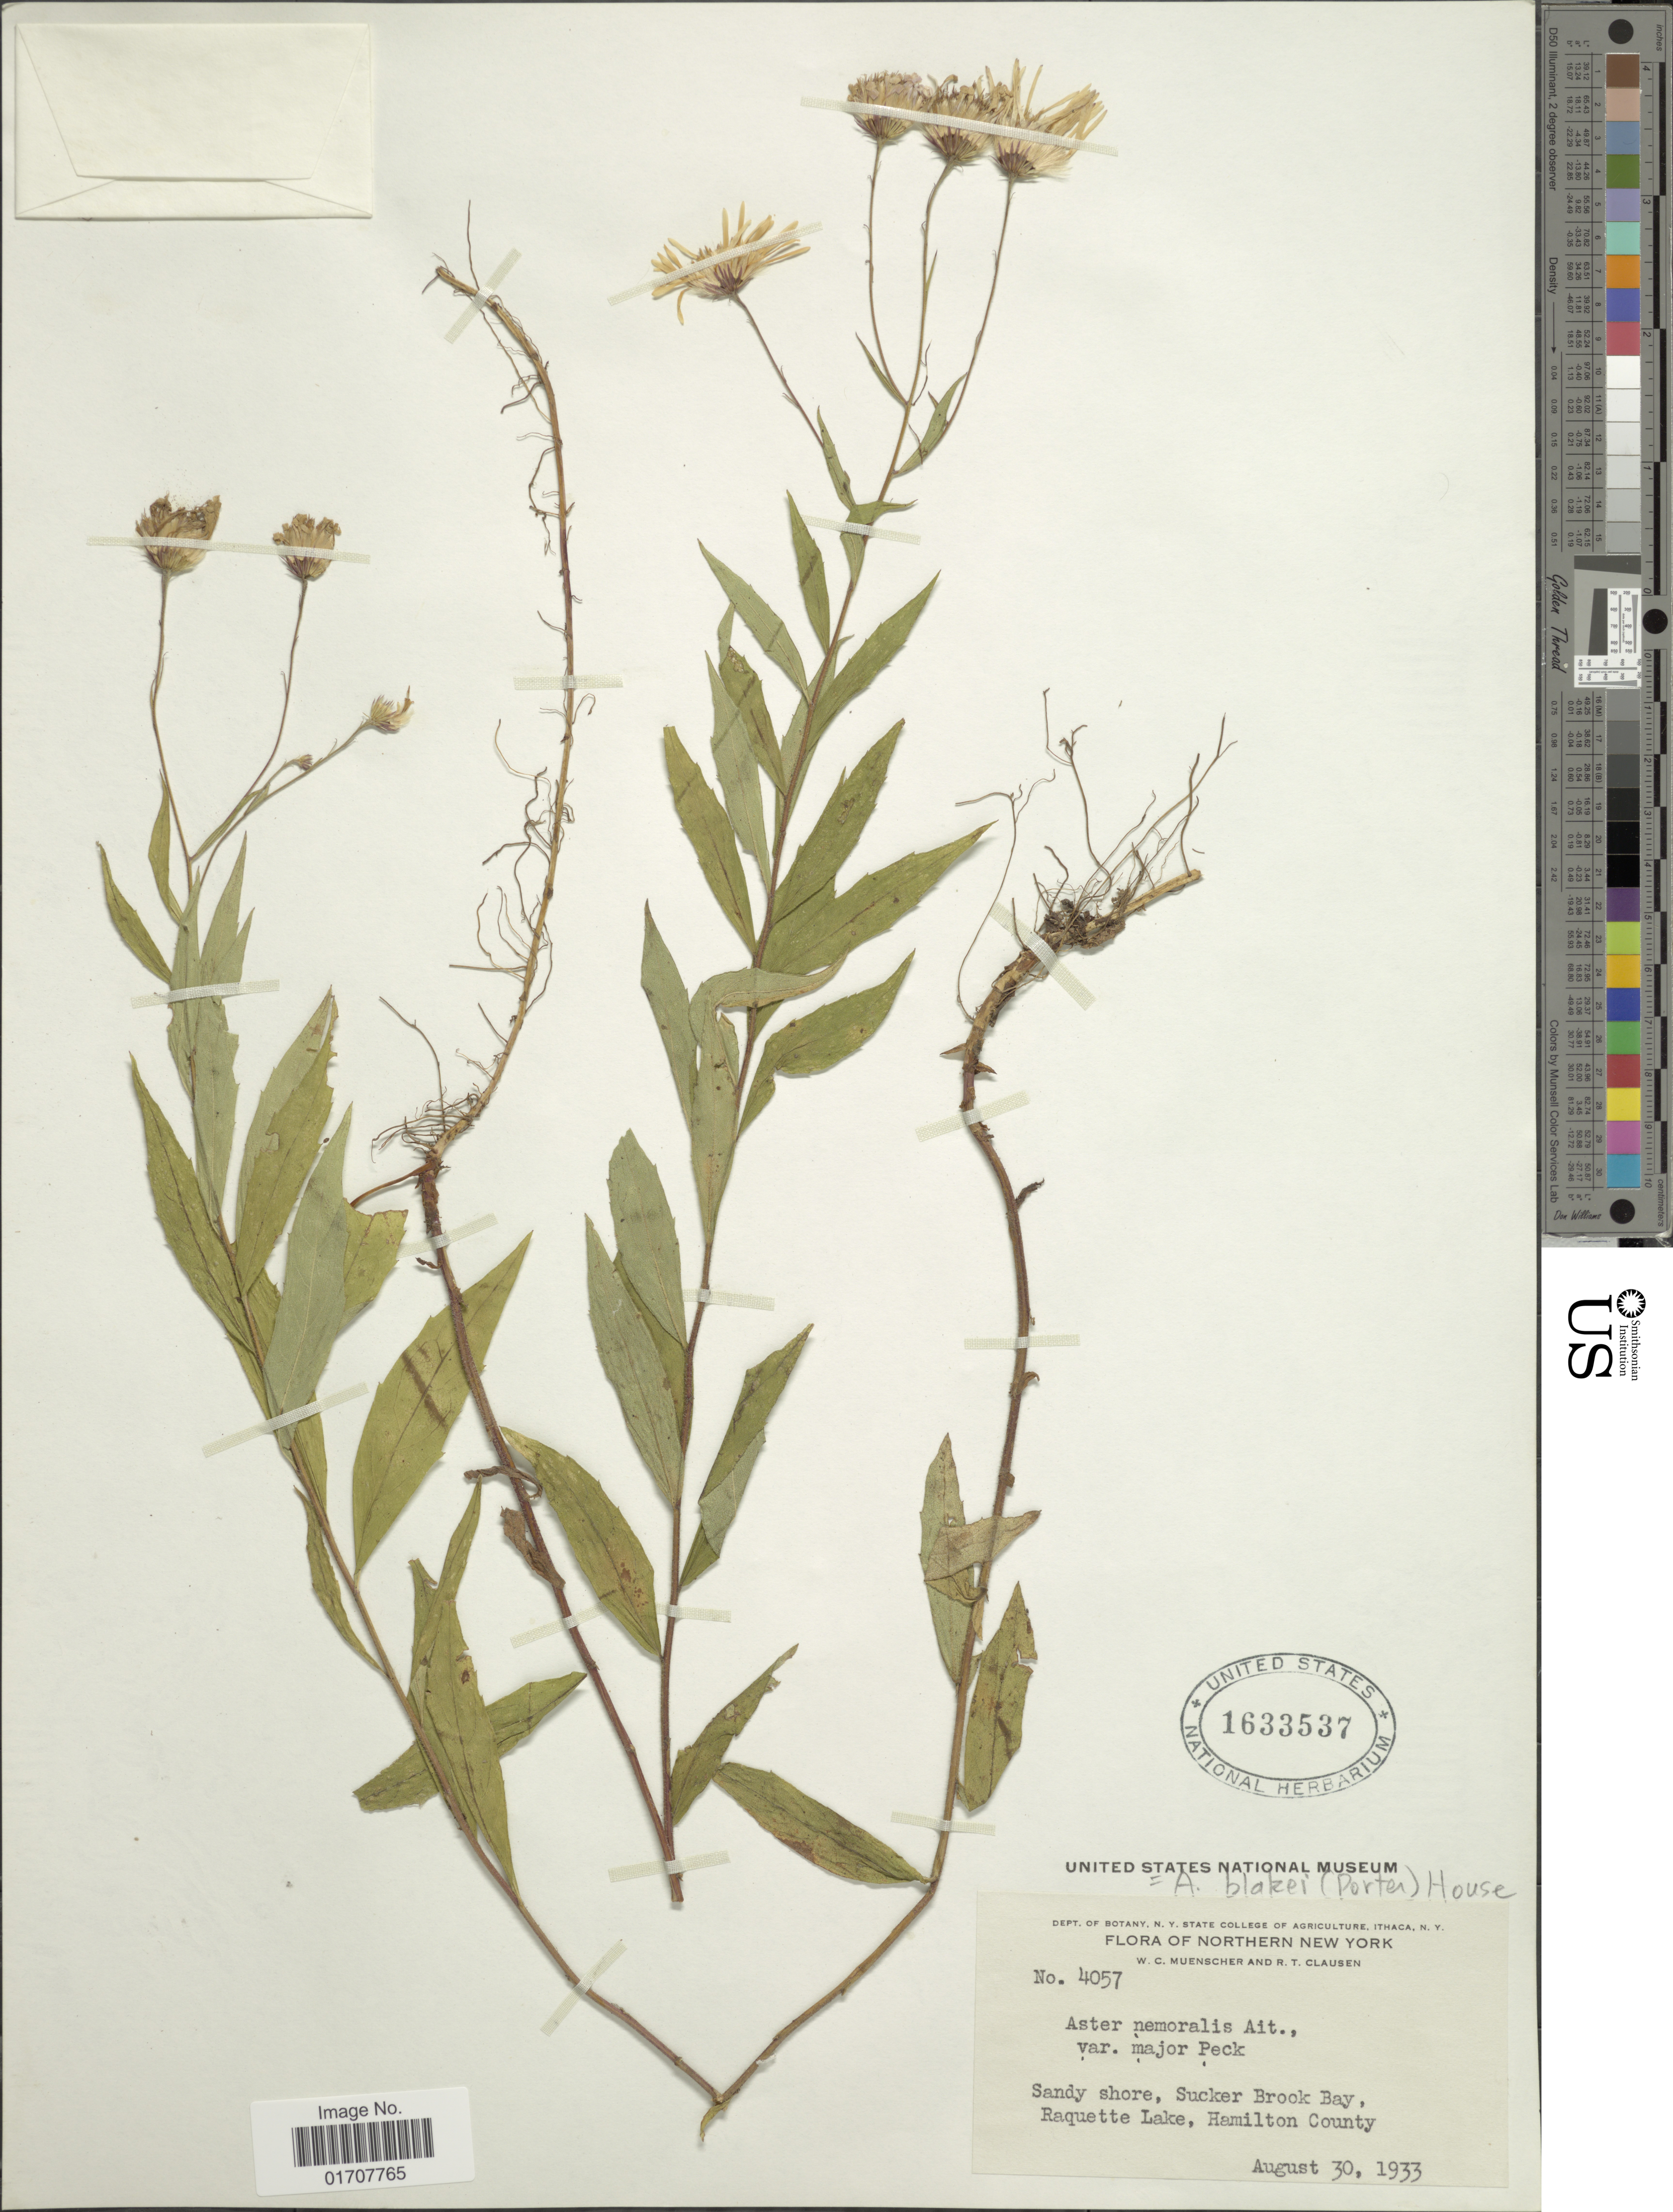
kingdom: Plantae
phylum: Tracheophyta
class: Magnoliopsida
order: Asterales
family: Asteraceae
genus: Oclemena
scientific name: Oclemena x blakei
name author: (Porter) G.L. Nesom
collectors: W. Muenscher & R. T. Clausen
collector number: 4057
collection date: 1933-08-30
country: United States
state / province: New York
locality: Northern New York, Sandy shore, Sucker Brook Bay, Raquette Lake, Hamilton County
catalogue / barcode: US 1633537